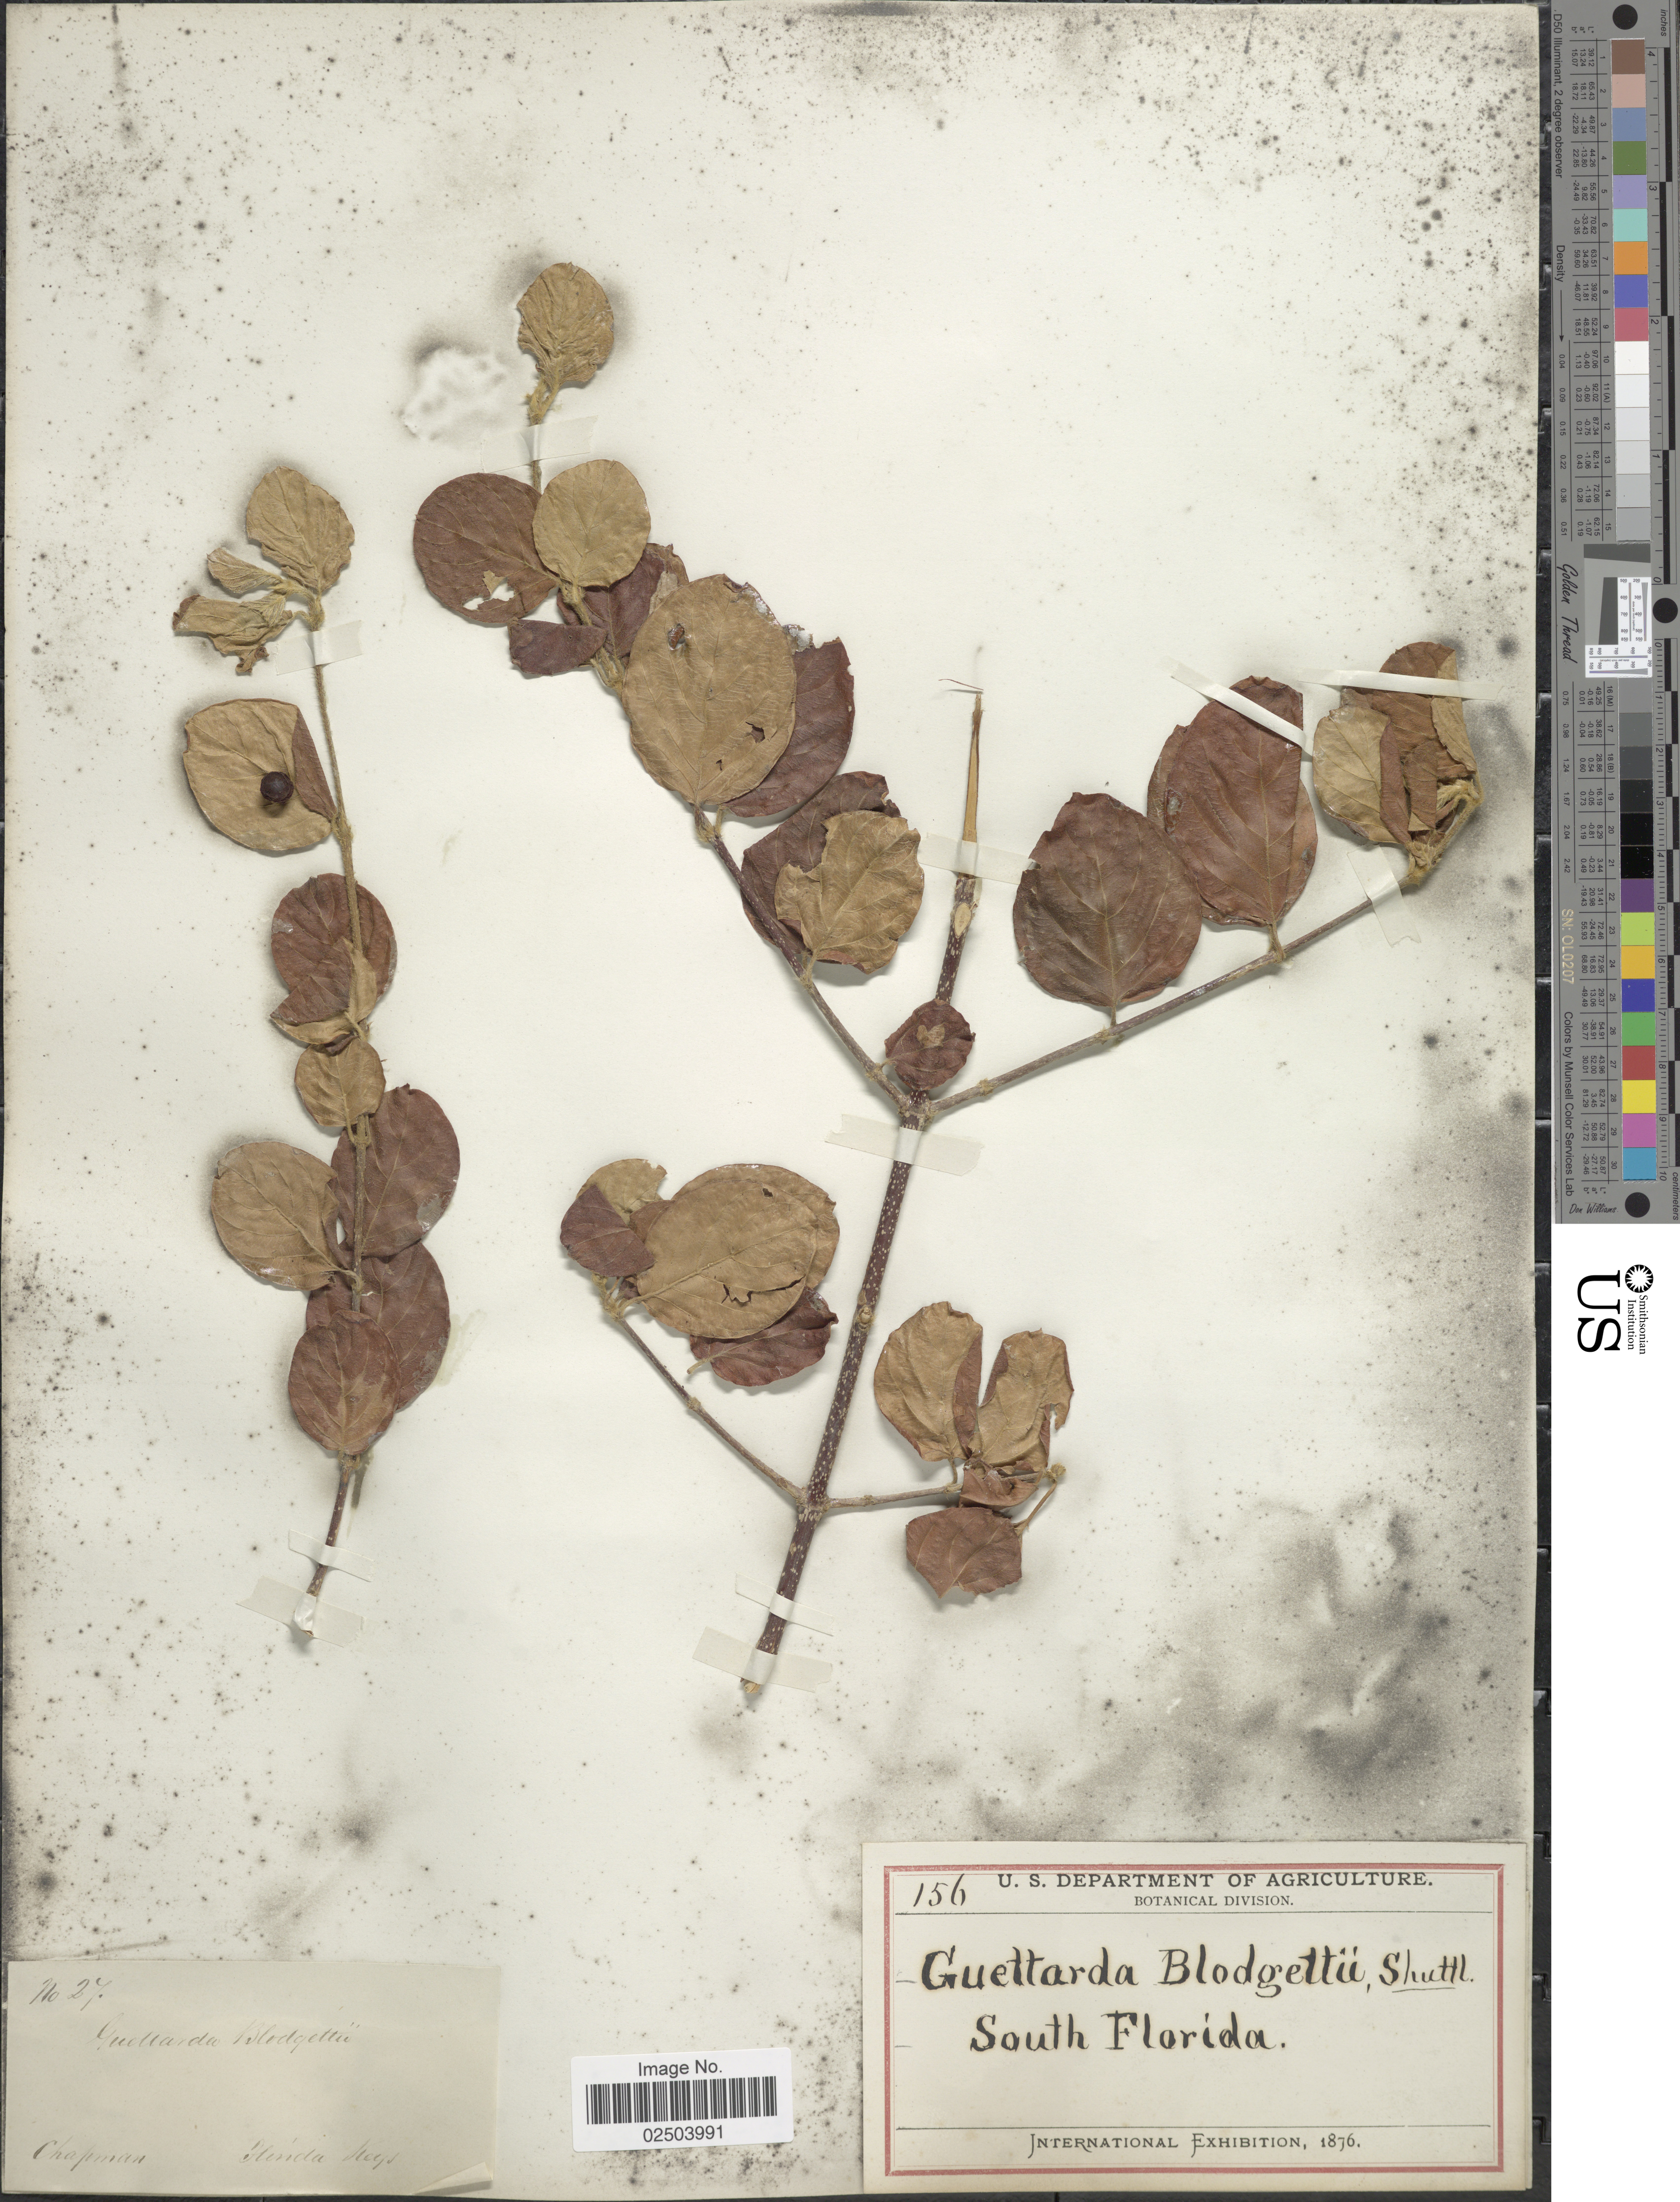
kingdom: Plantae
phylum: Tracheophyta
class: Magnoliopsida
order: Gentianales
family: Rubiaceae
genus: Guettarda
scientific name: Guettarda elliptica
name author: Sw.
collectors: A. Chapman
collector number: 27/156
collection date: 1876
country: United States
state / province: Florida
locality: South Florida, Florida Keys